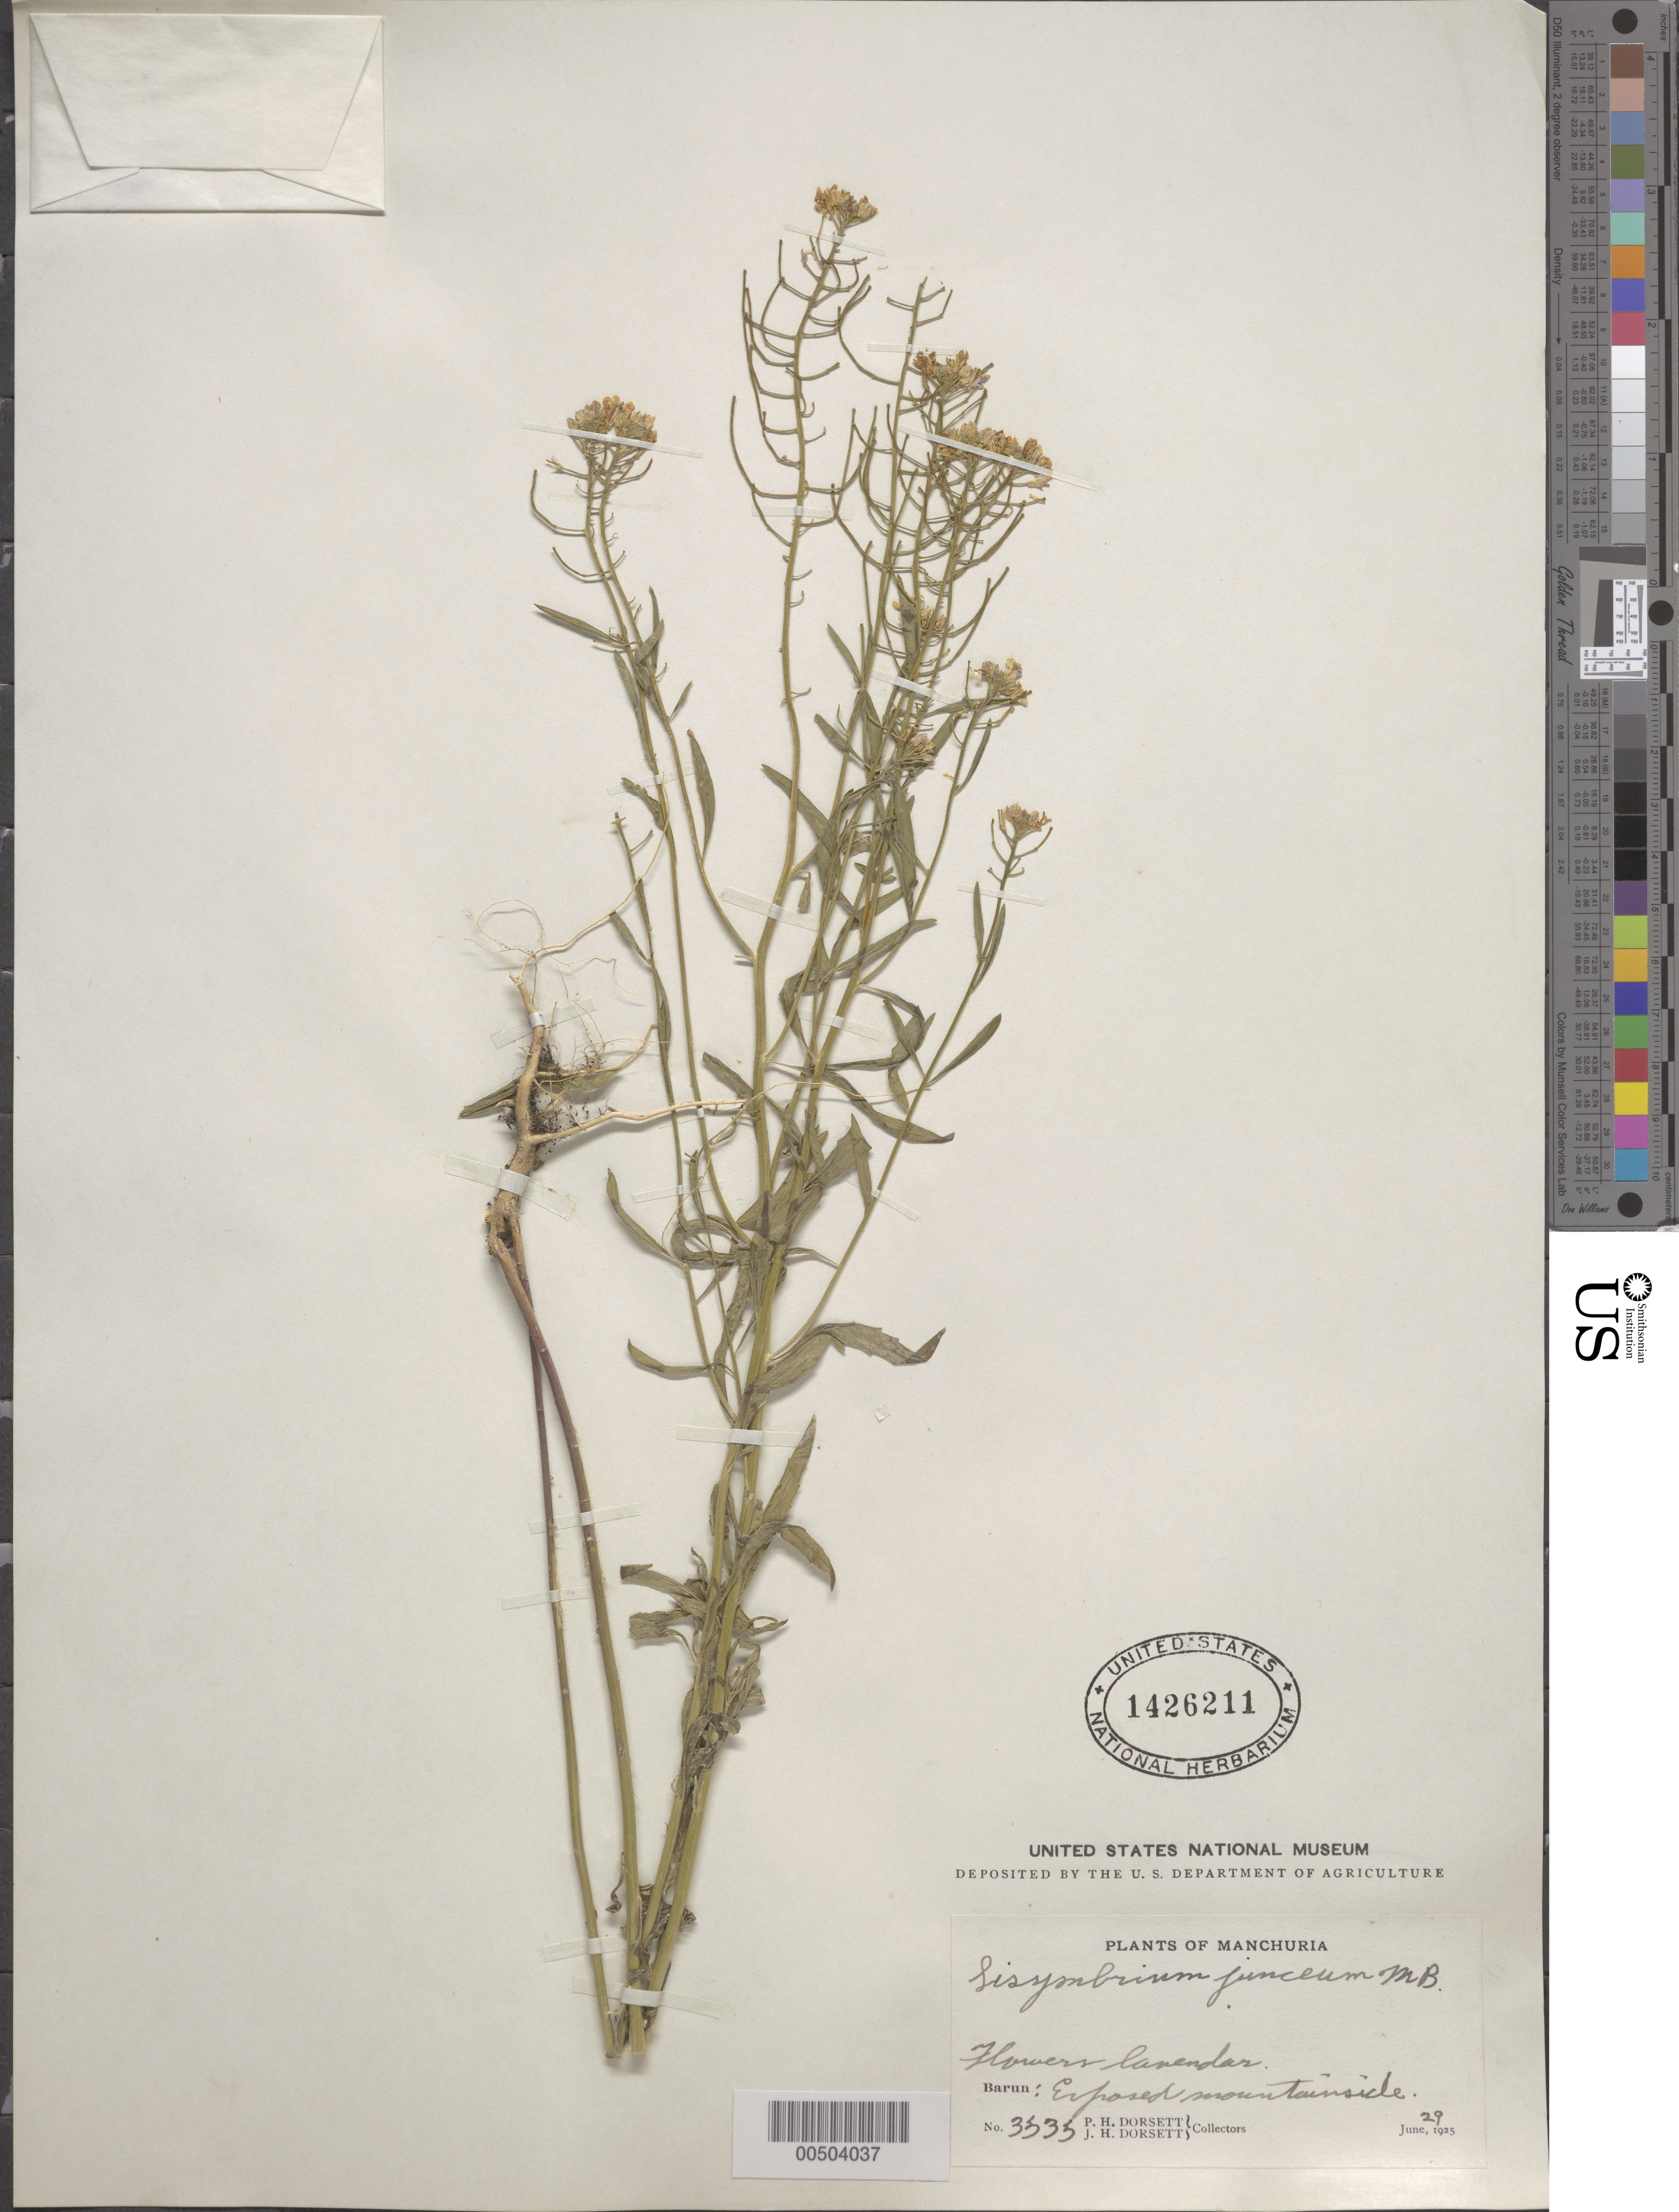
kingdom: Plantae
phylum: Tracheophyta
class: Magnoliopsida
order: Brassicales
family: Brassicaceae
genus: Sisymbrium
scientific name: Sisymbrium junceum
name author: Molk.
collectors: P. H. Dorsett & J. Dorsett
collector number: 3535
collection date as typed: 29 Jun 1925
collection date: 1925-06-29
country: China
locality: Barun; Manchuria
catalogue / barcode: US 1426211